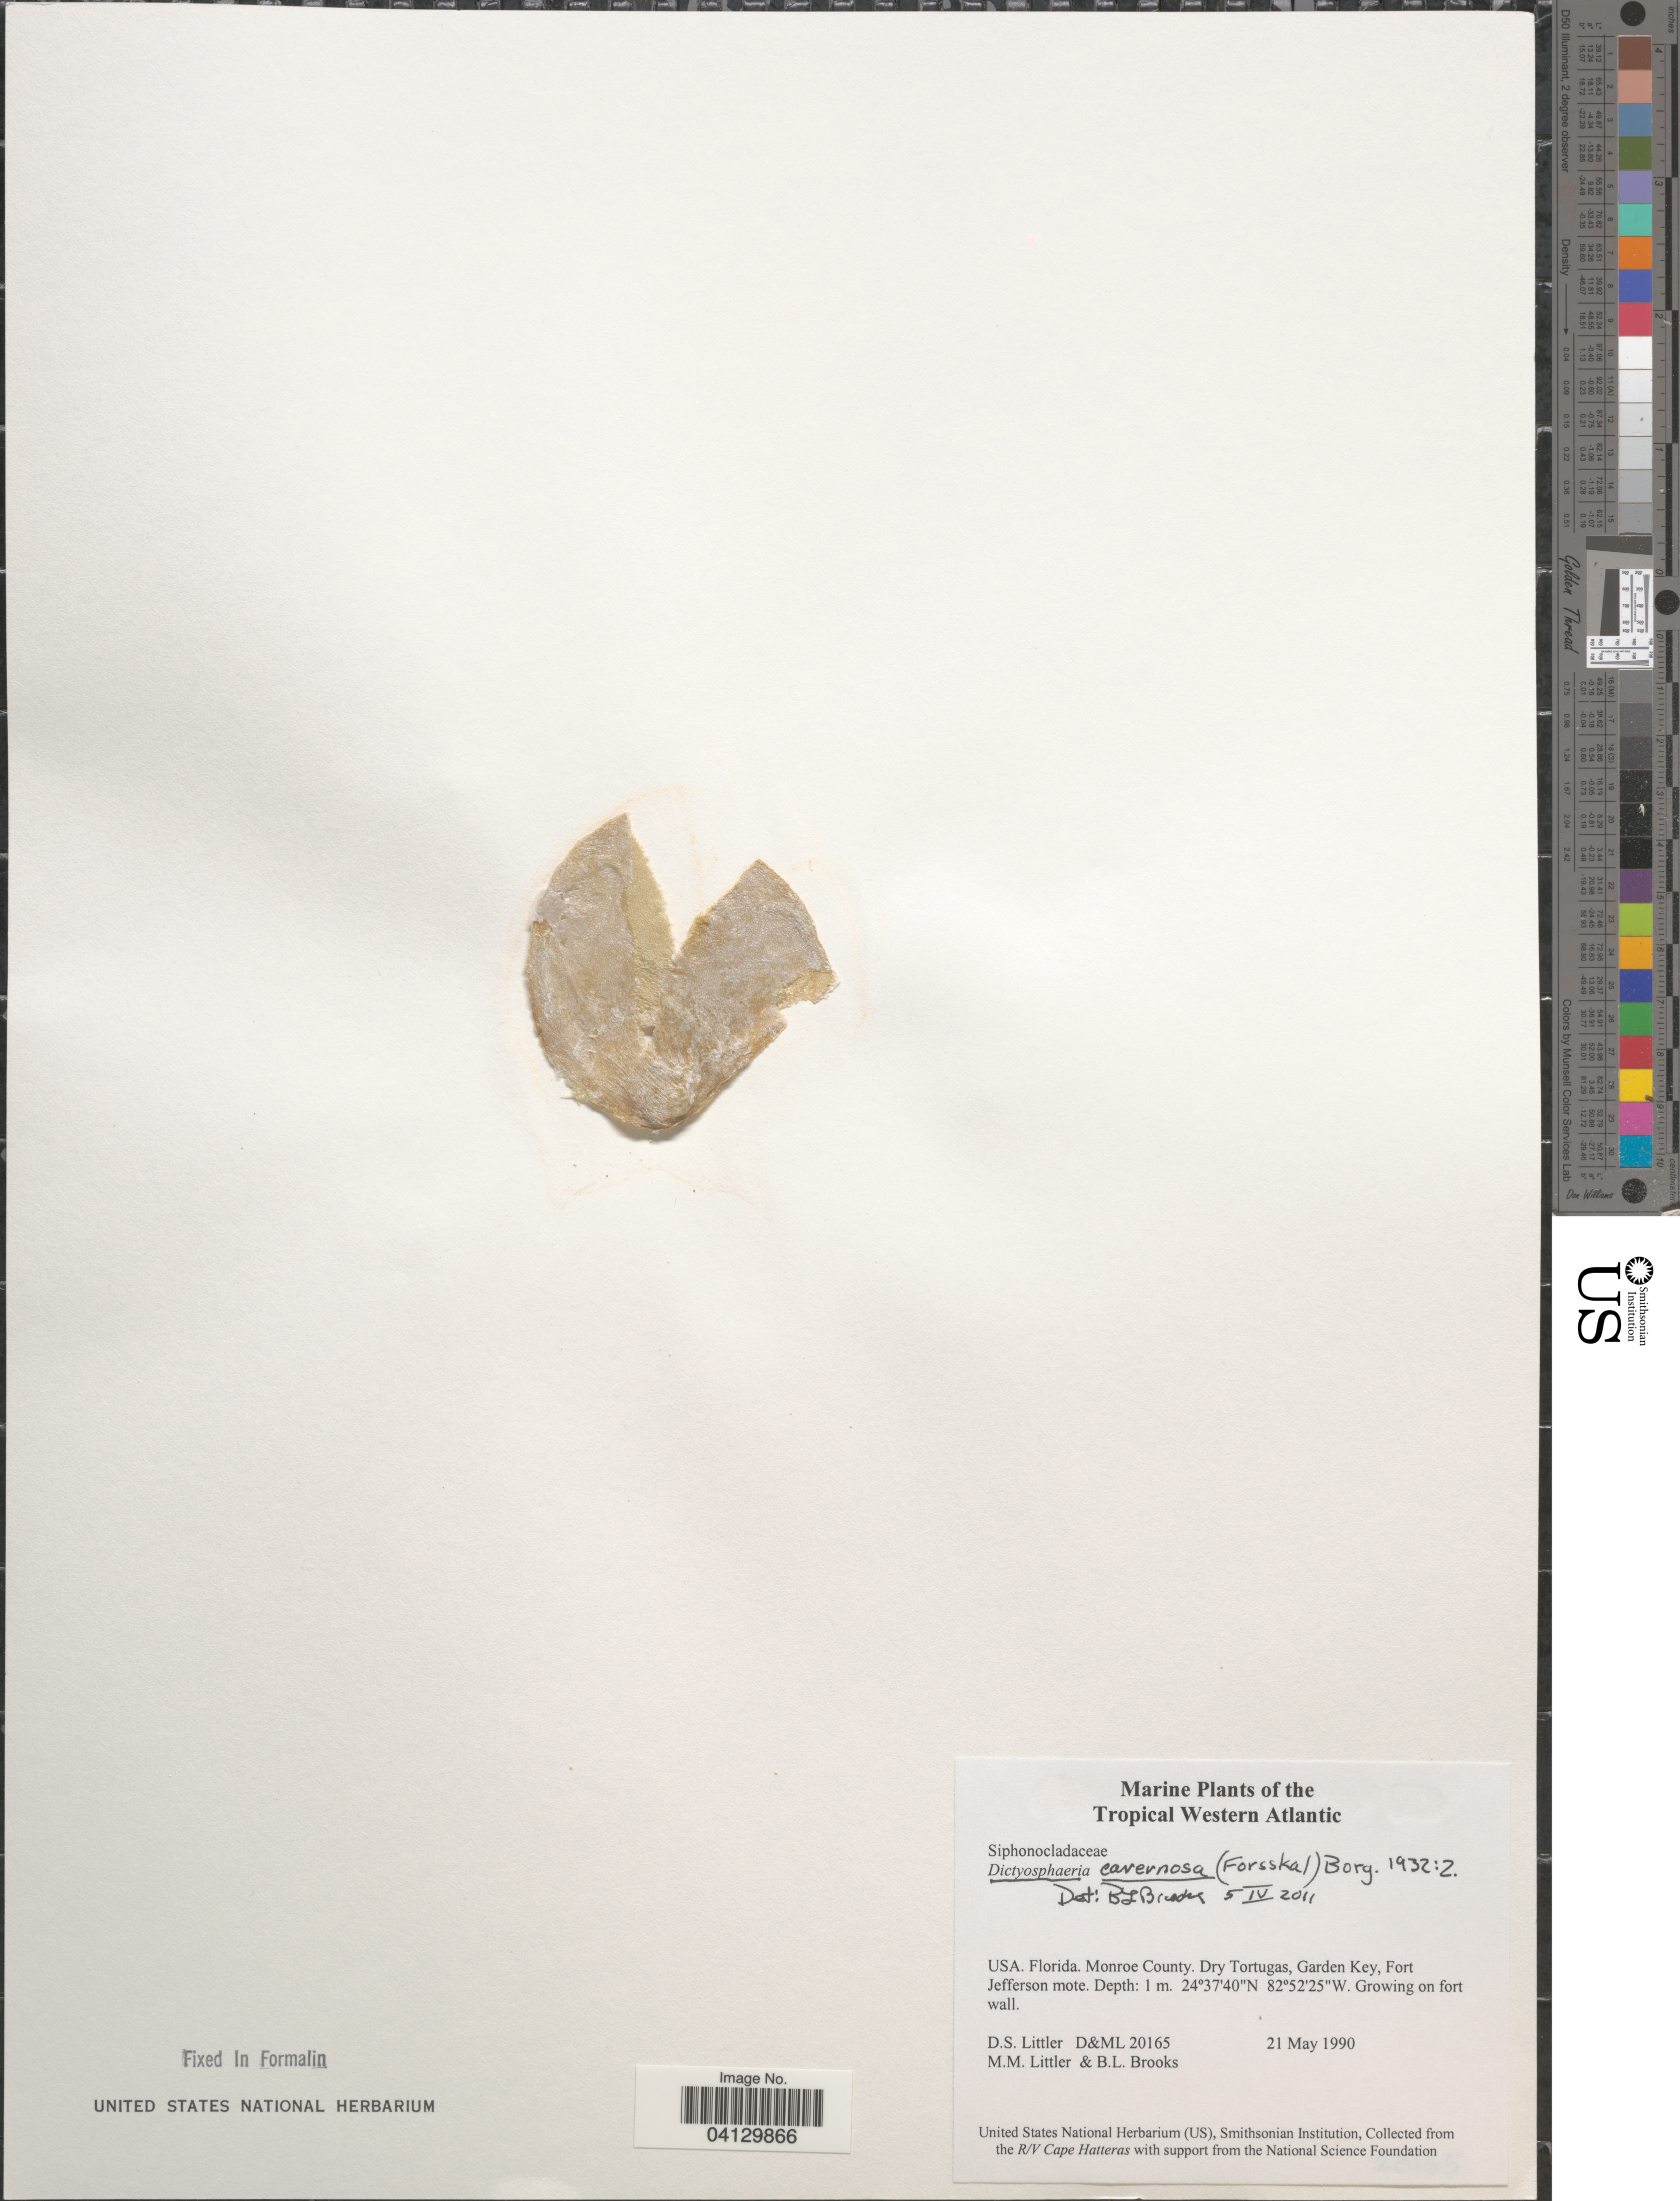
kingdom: Plantae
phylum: Chlorophyta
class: Ulvophyceae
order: Siphonocladales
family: Siphonocladaceae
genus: Dictyosphaeria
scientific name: Dictyosphaeria cavernosa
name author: (Forssk.) Børgesen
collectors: D. S. Littler & B. Brooks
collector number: D&ML20165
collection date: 1990-05-21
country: United States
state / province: Florida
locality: Tropical Western Atlantic. Monroe County. Dry Tortugas, Garden Key, Fort Jefferson mote.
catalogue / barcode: US 328864